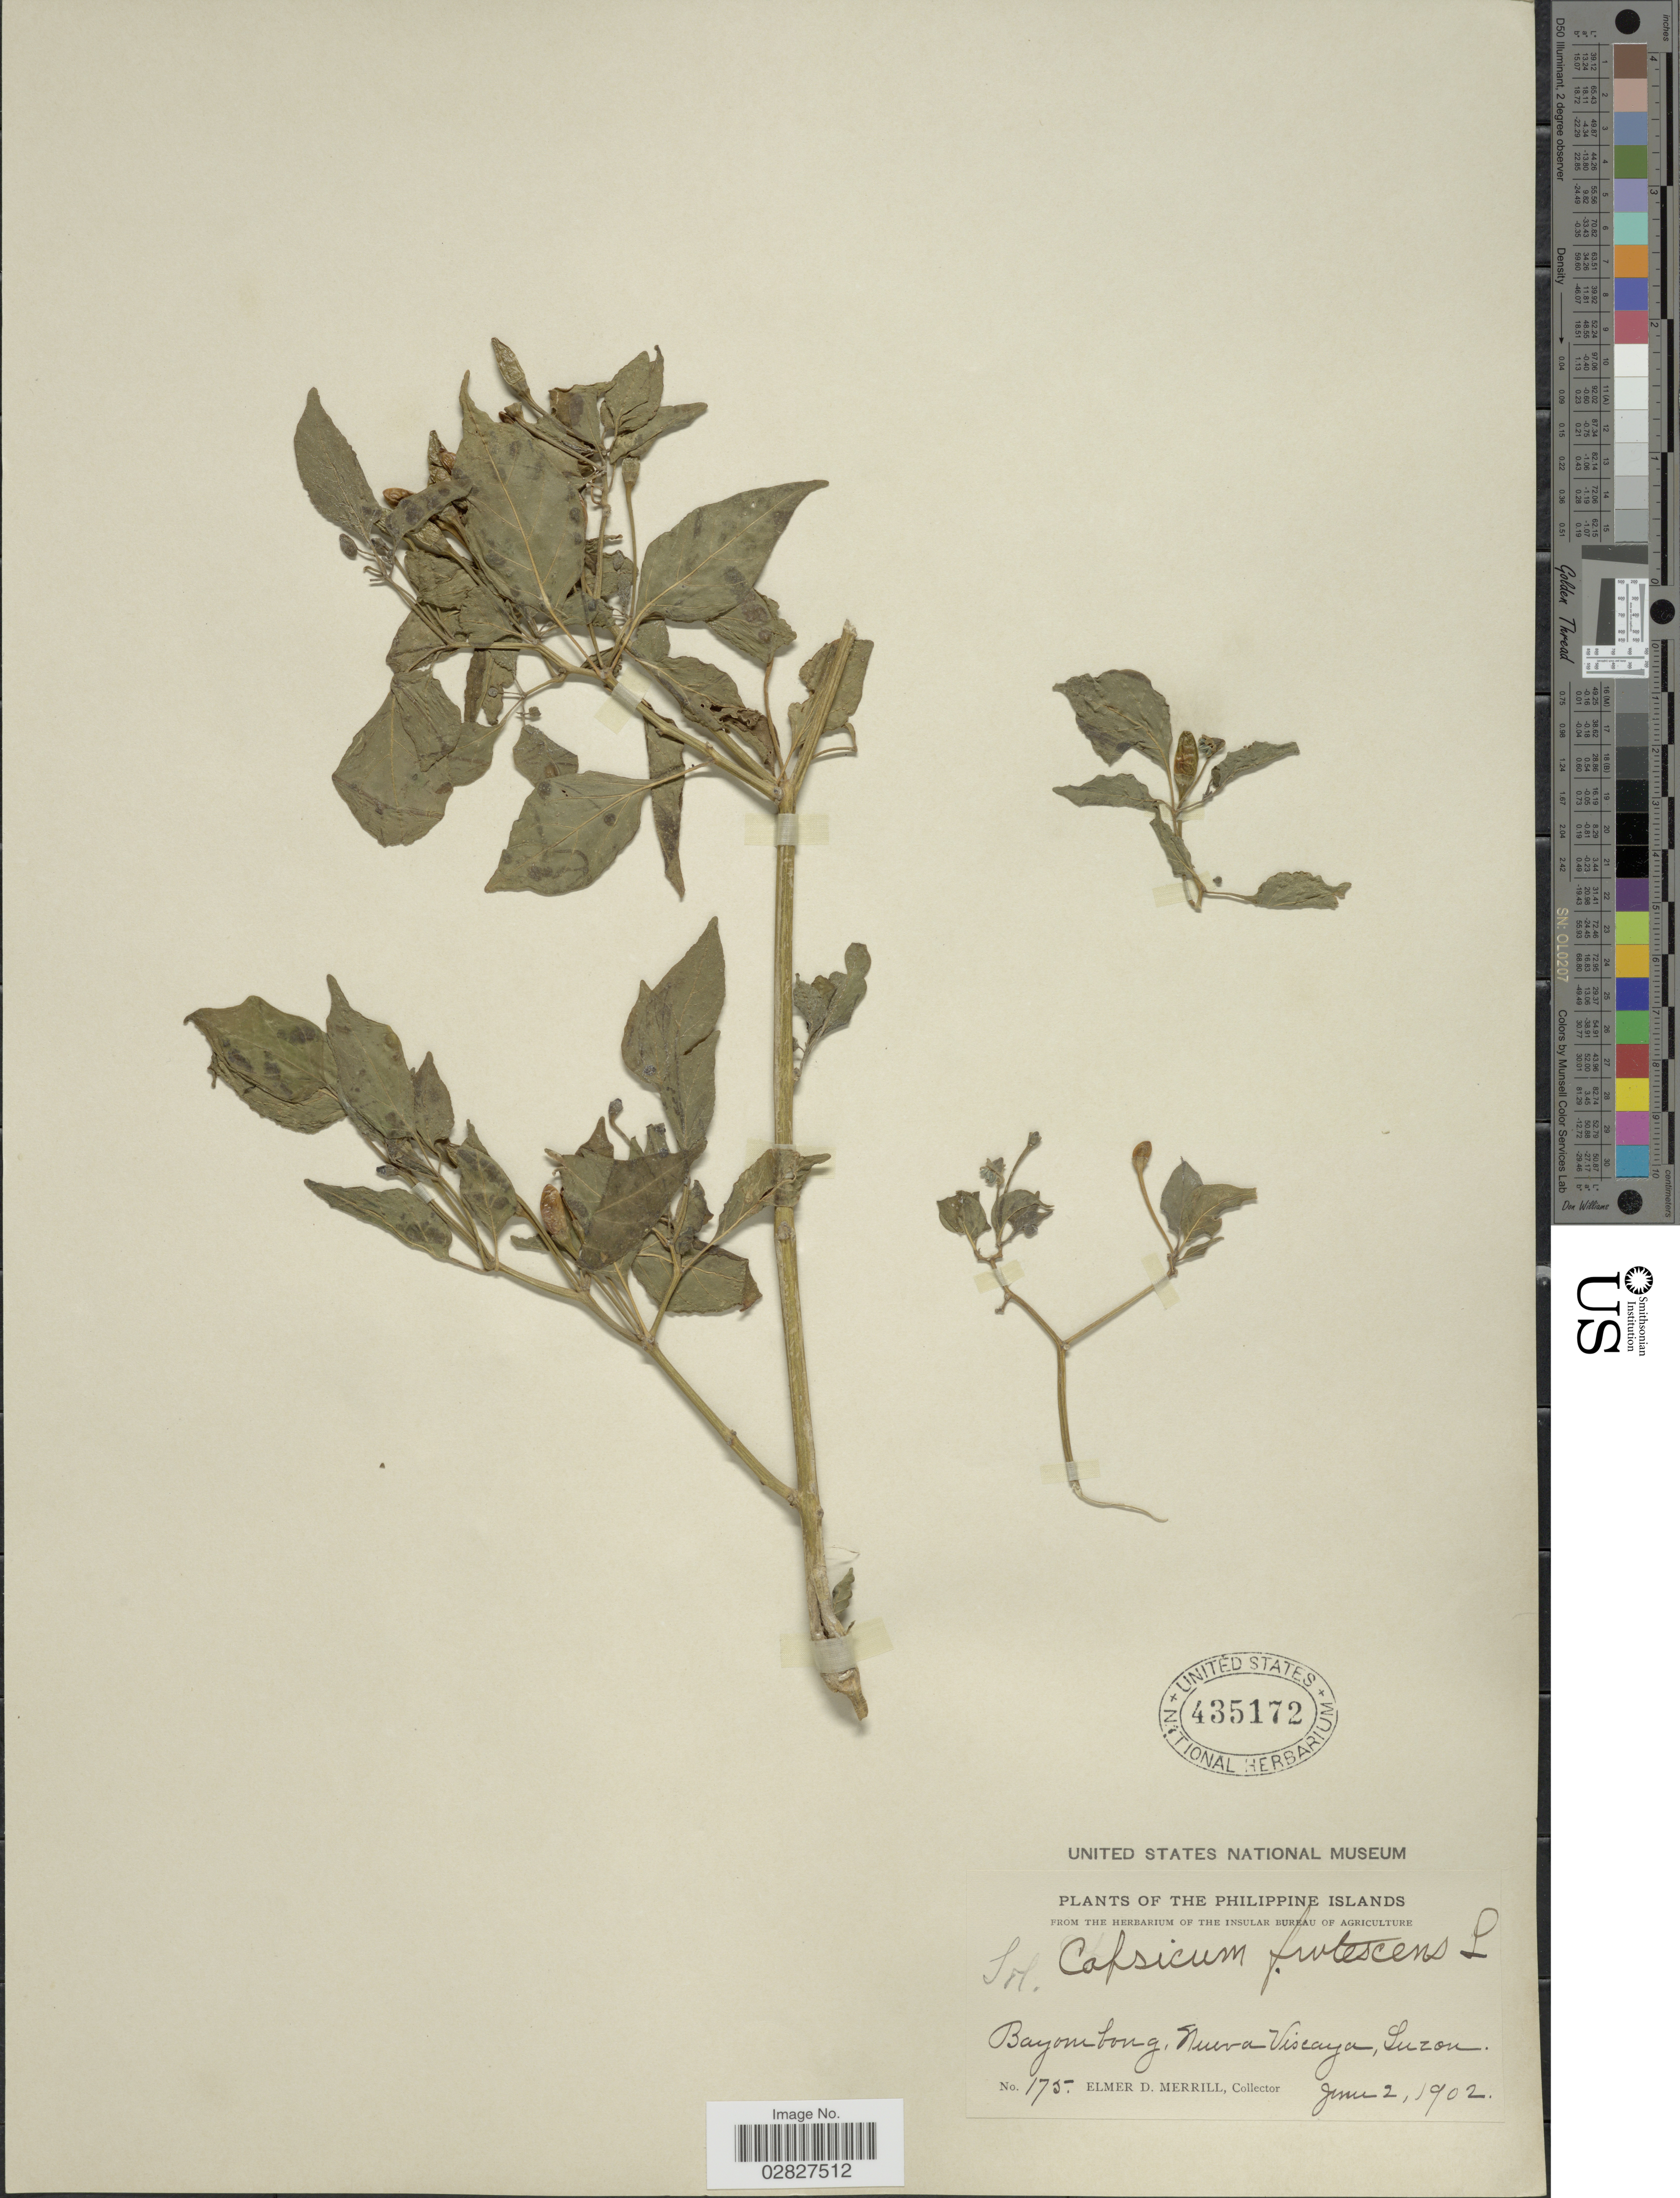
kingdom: Plantae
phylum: Tracheophyta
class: Magnoliopsida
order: Solanales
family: Solanaceae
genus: Capsicum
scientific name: Capsicum frutescens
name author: L.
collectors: E. D. Merrill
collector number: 175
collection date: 1902-06-02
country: Philippines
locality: Bayombong, Nueva Viscaya. Luzon.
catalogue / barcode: US 435172